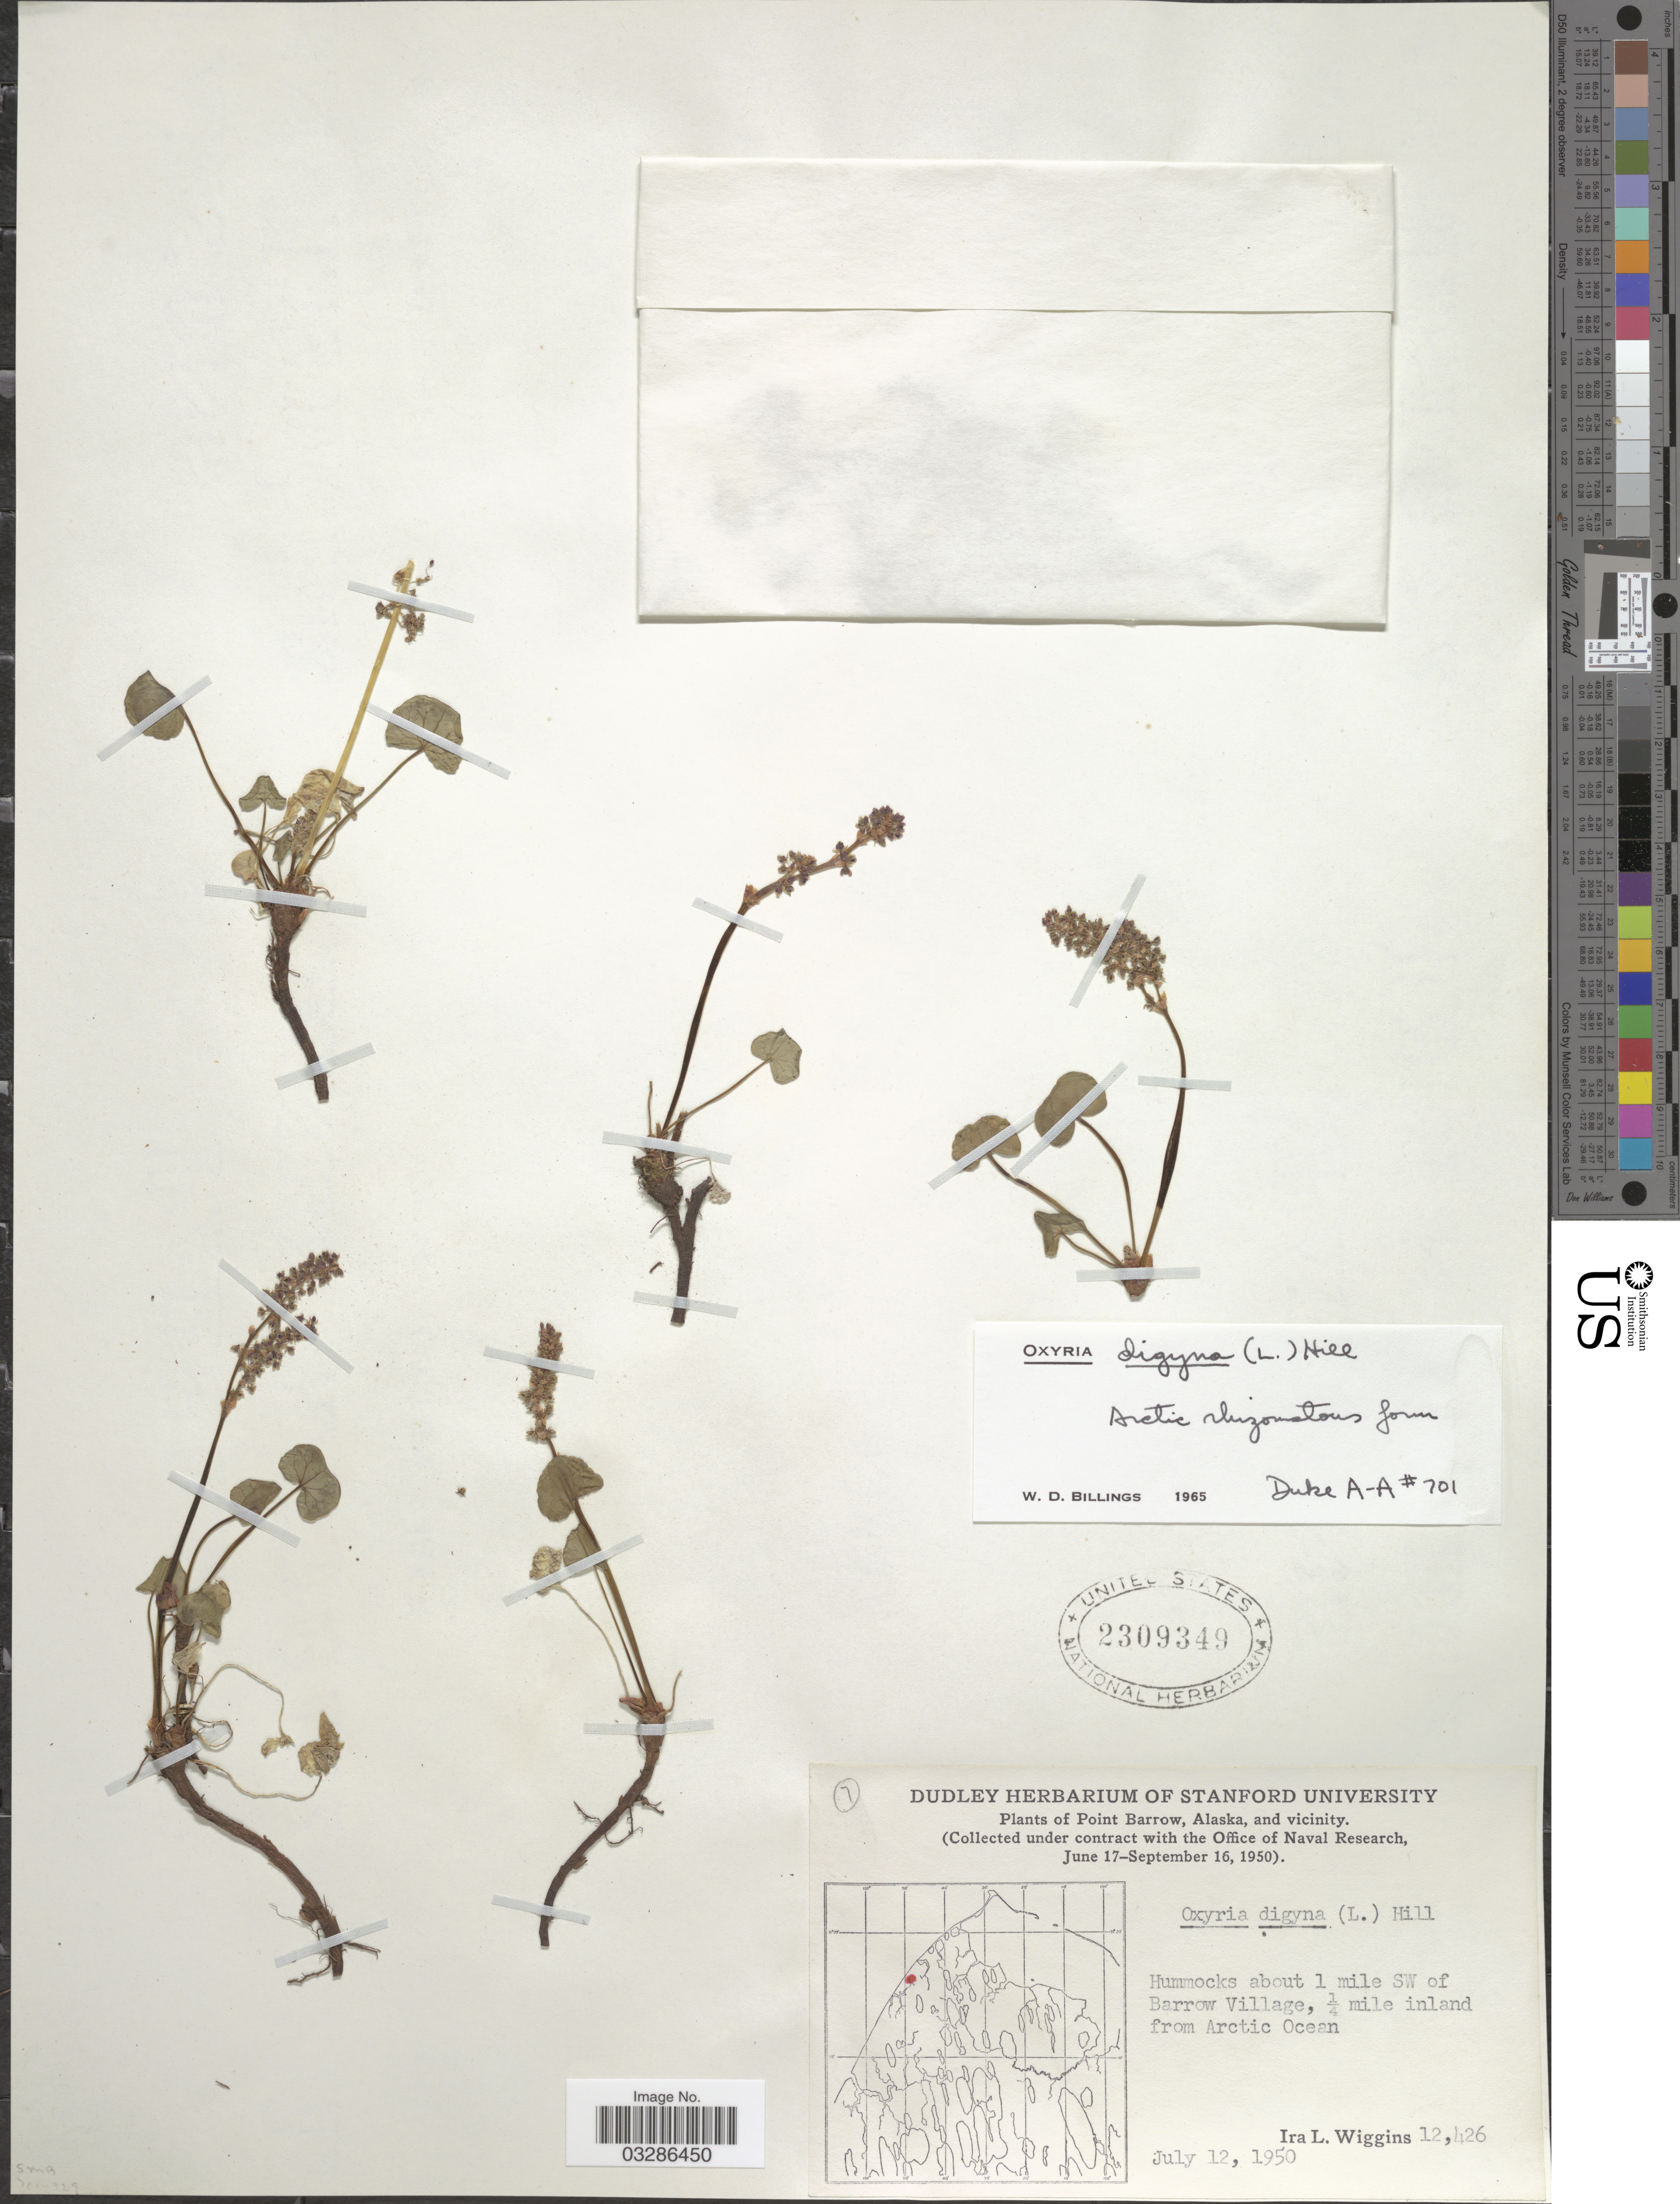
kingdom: Plantae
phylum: Tracheophyta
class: Magnoliopsida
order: Caryophyllales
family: Polygonaceae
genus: Oxyria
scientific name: Oxyria digyna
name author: (L.) Hill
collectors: I. L. Wiggins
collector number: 12426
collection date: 1950-07-12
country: United States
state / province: Alaska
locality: Point Barrow, Alaska, and vicinity. Hummocks about 1 mile SW of Barrow Village, ¼ mile inland from Artctic Ocean.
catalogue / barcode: US 2309349